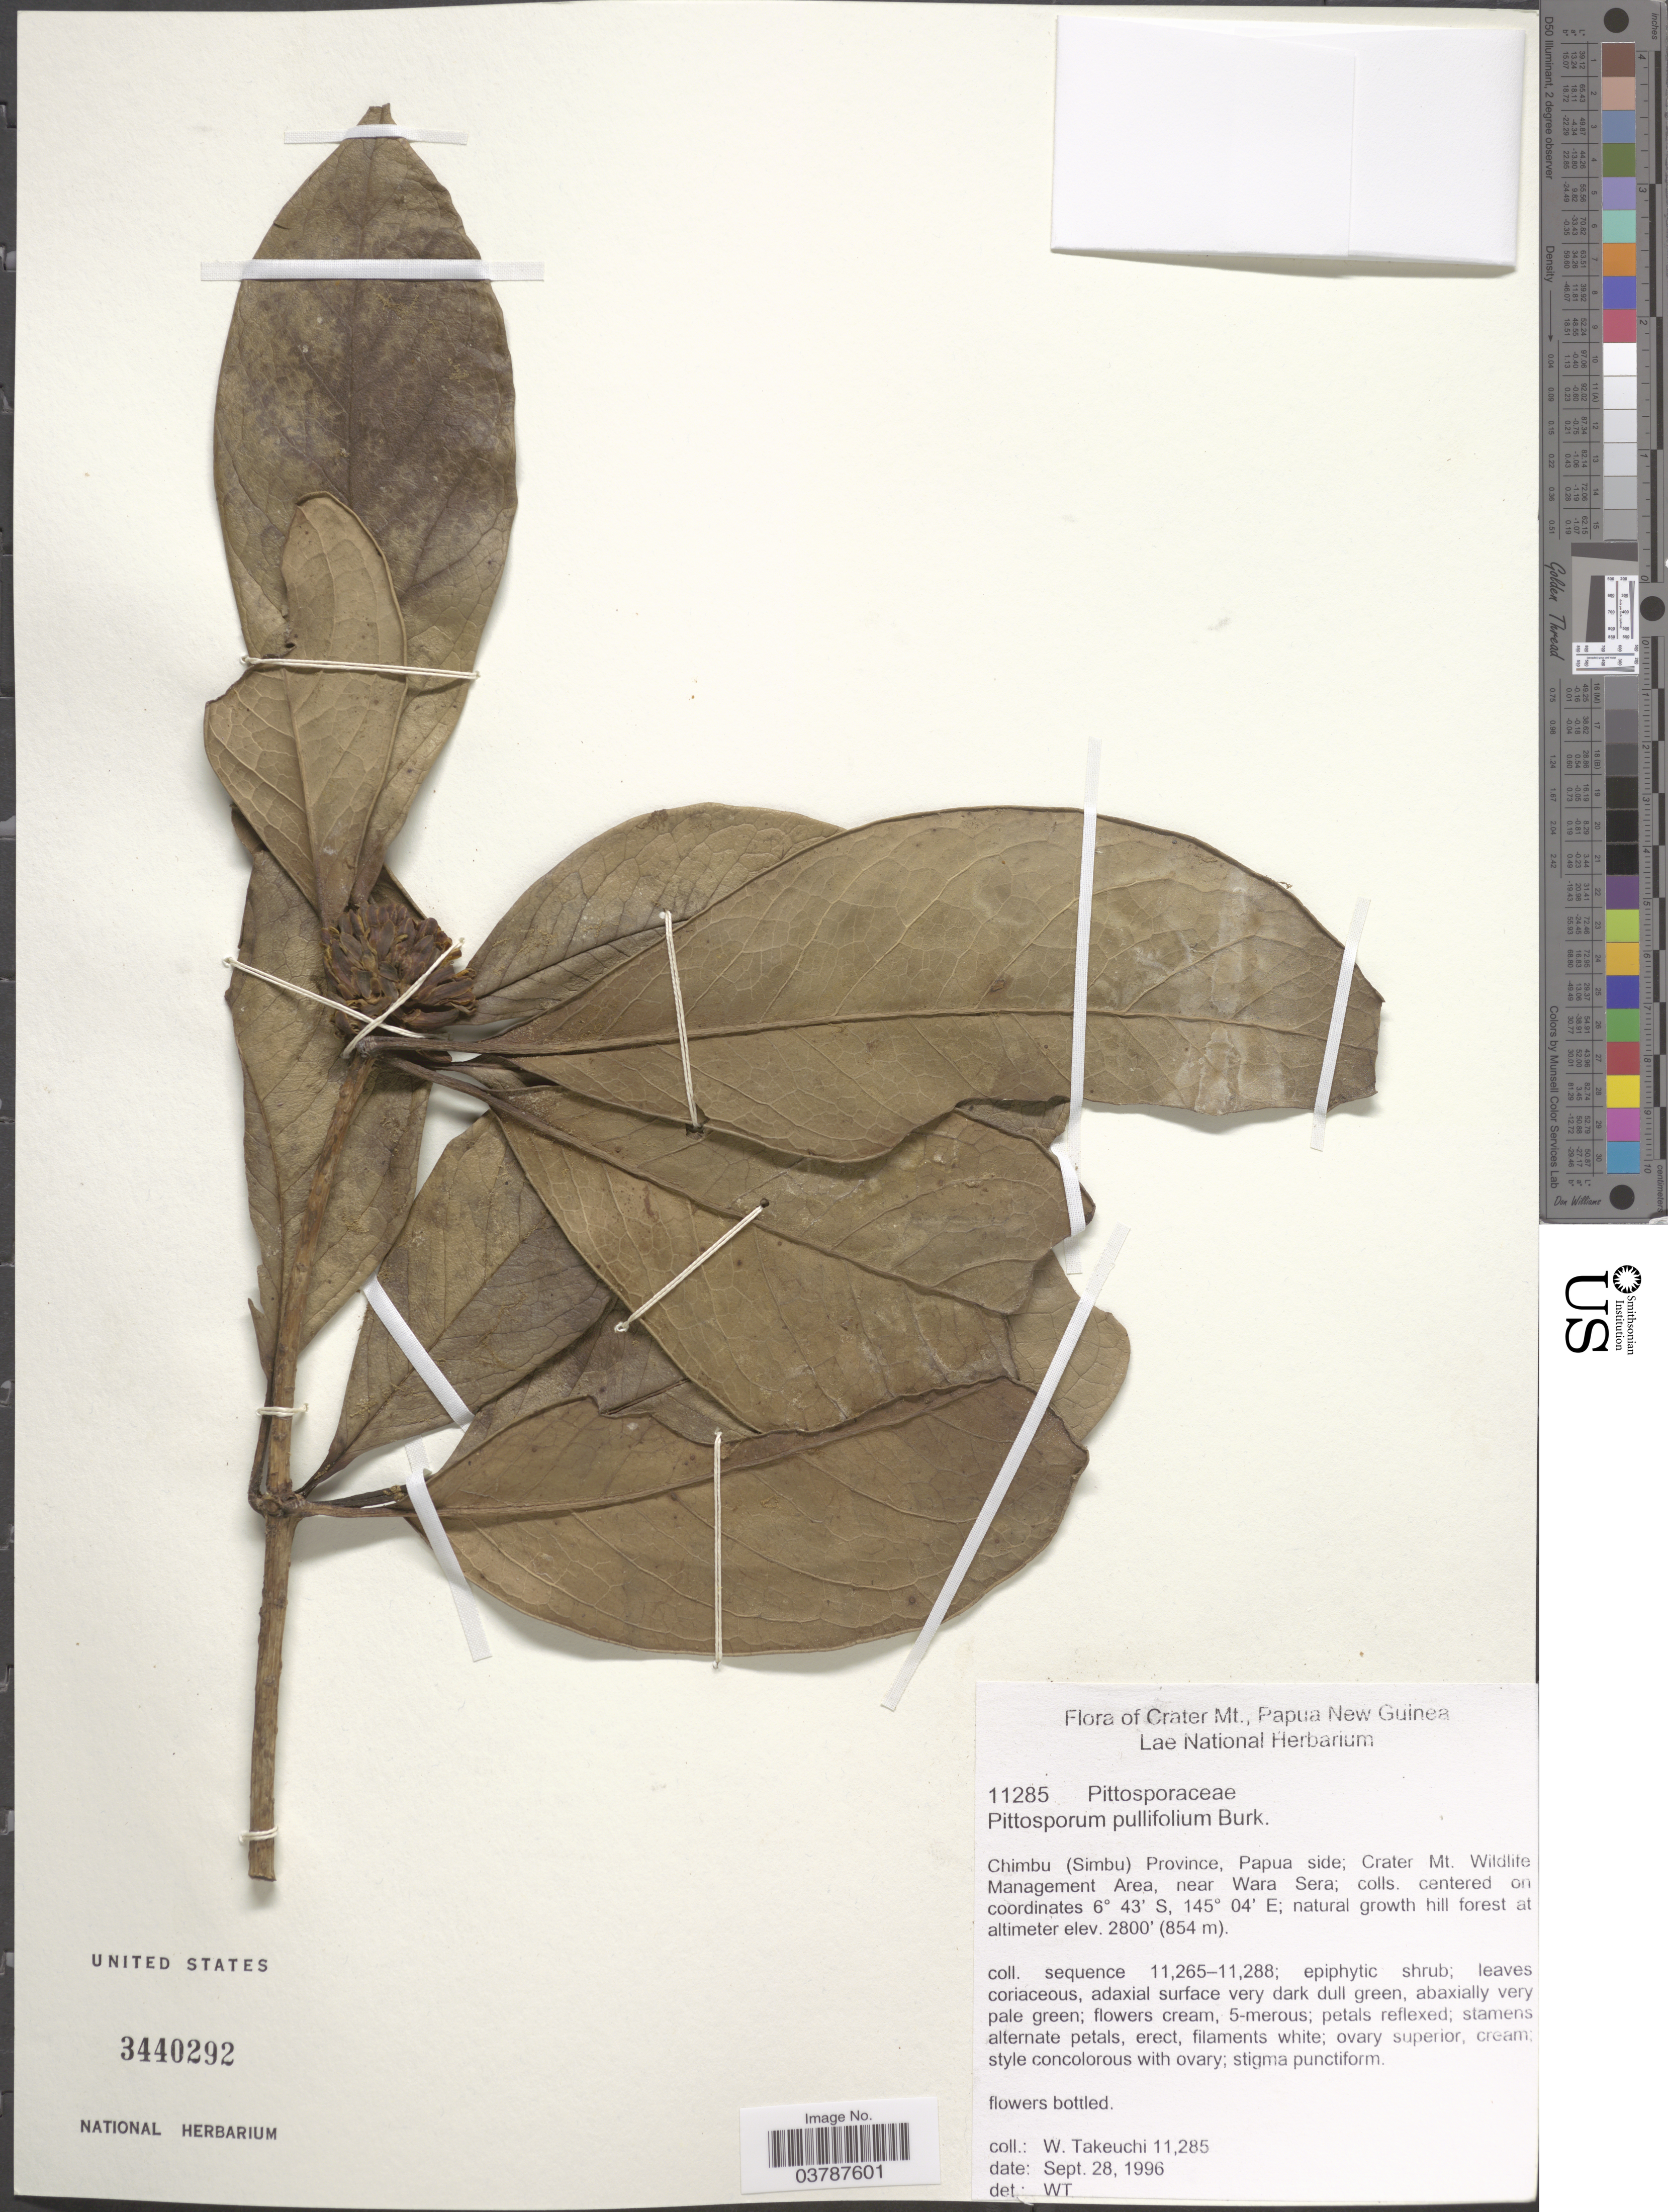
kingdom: Plantae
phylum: Tracheophyta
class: Magnoliopsida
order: Apiales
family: Pittosporaceae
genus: Pittosporum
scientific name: Pittosporum pullifolium subsp. pullifolium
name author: Burkill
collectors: W. Takeuchi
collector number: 11285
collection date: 1996-09-28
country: Papua New Guinea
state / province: Chimbu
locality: Crater Mt. Wildlife Management Area, near Wara Sera.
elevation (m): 853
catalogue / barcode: US 3440292